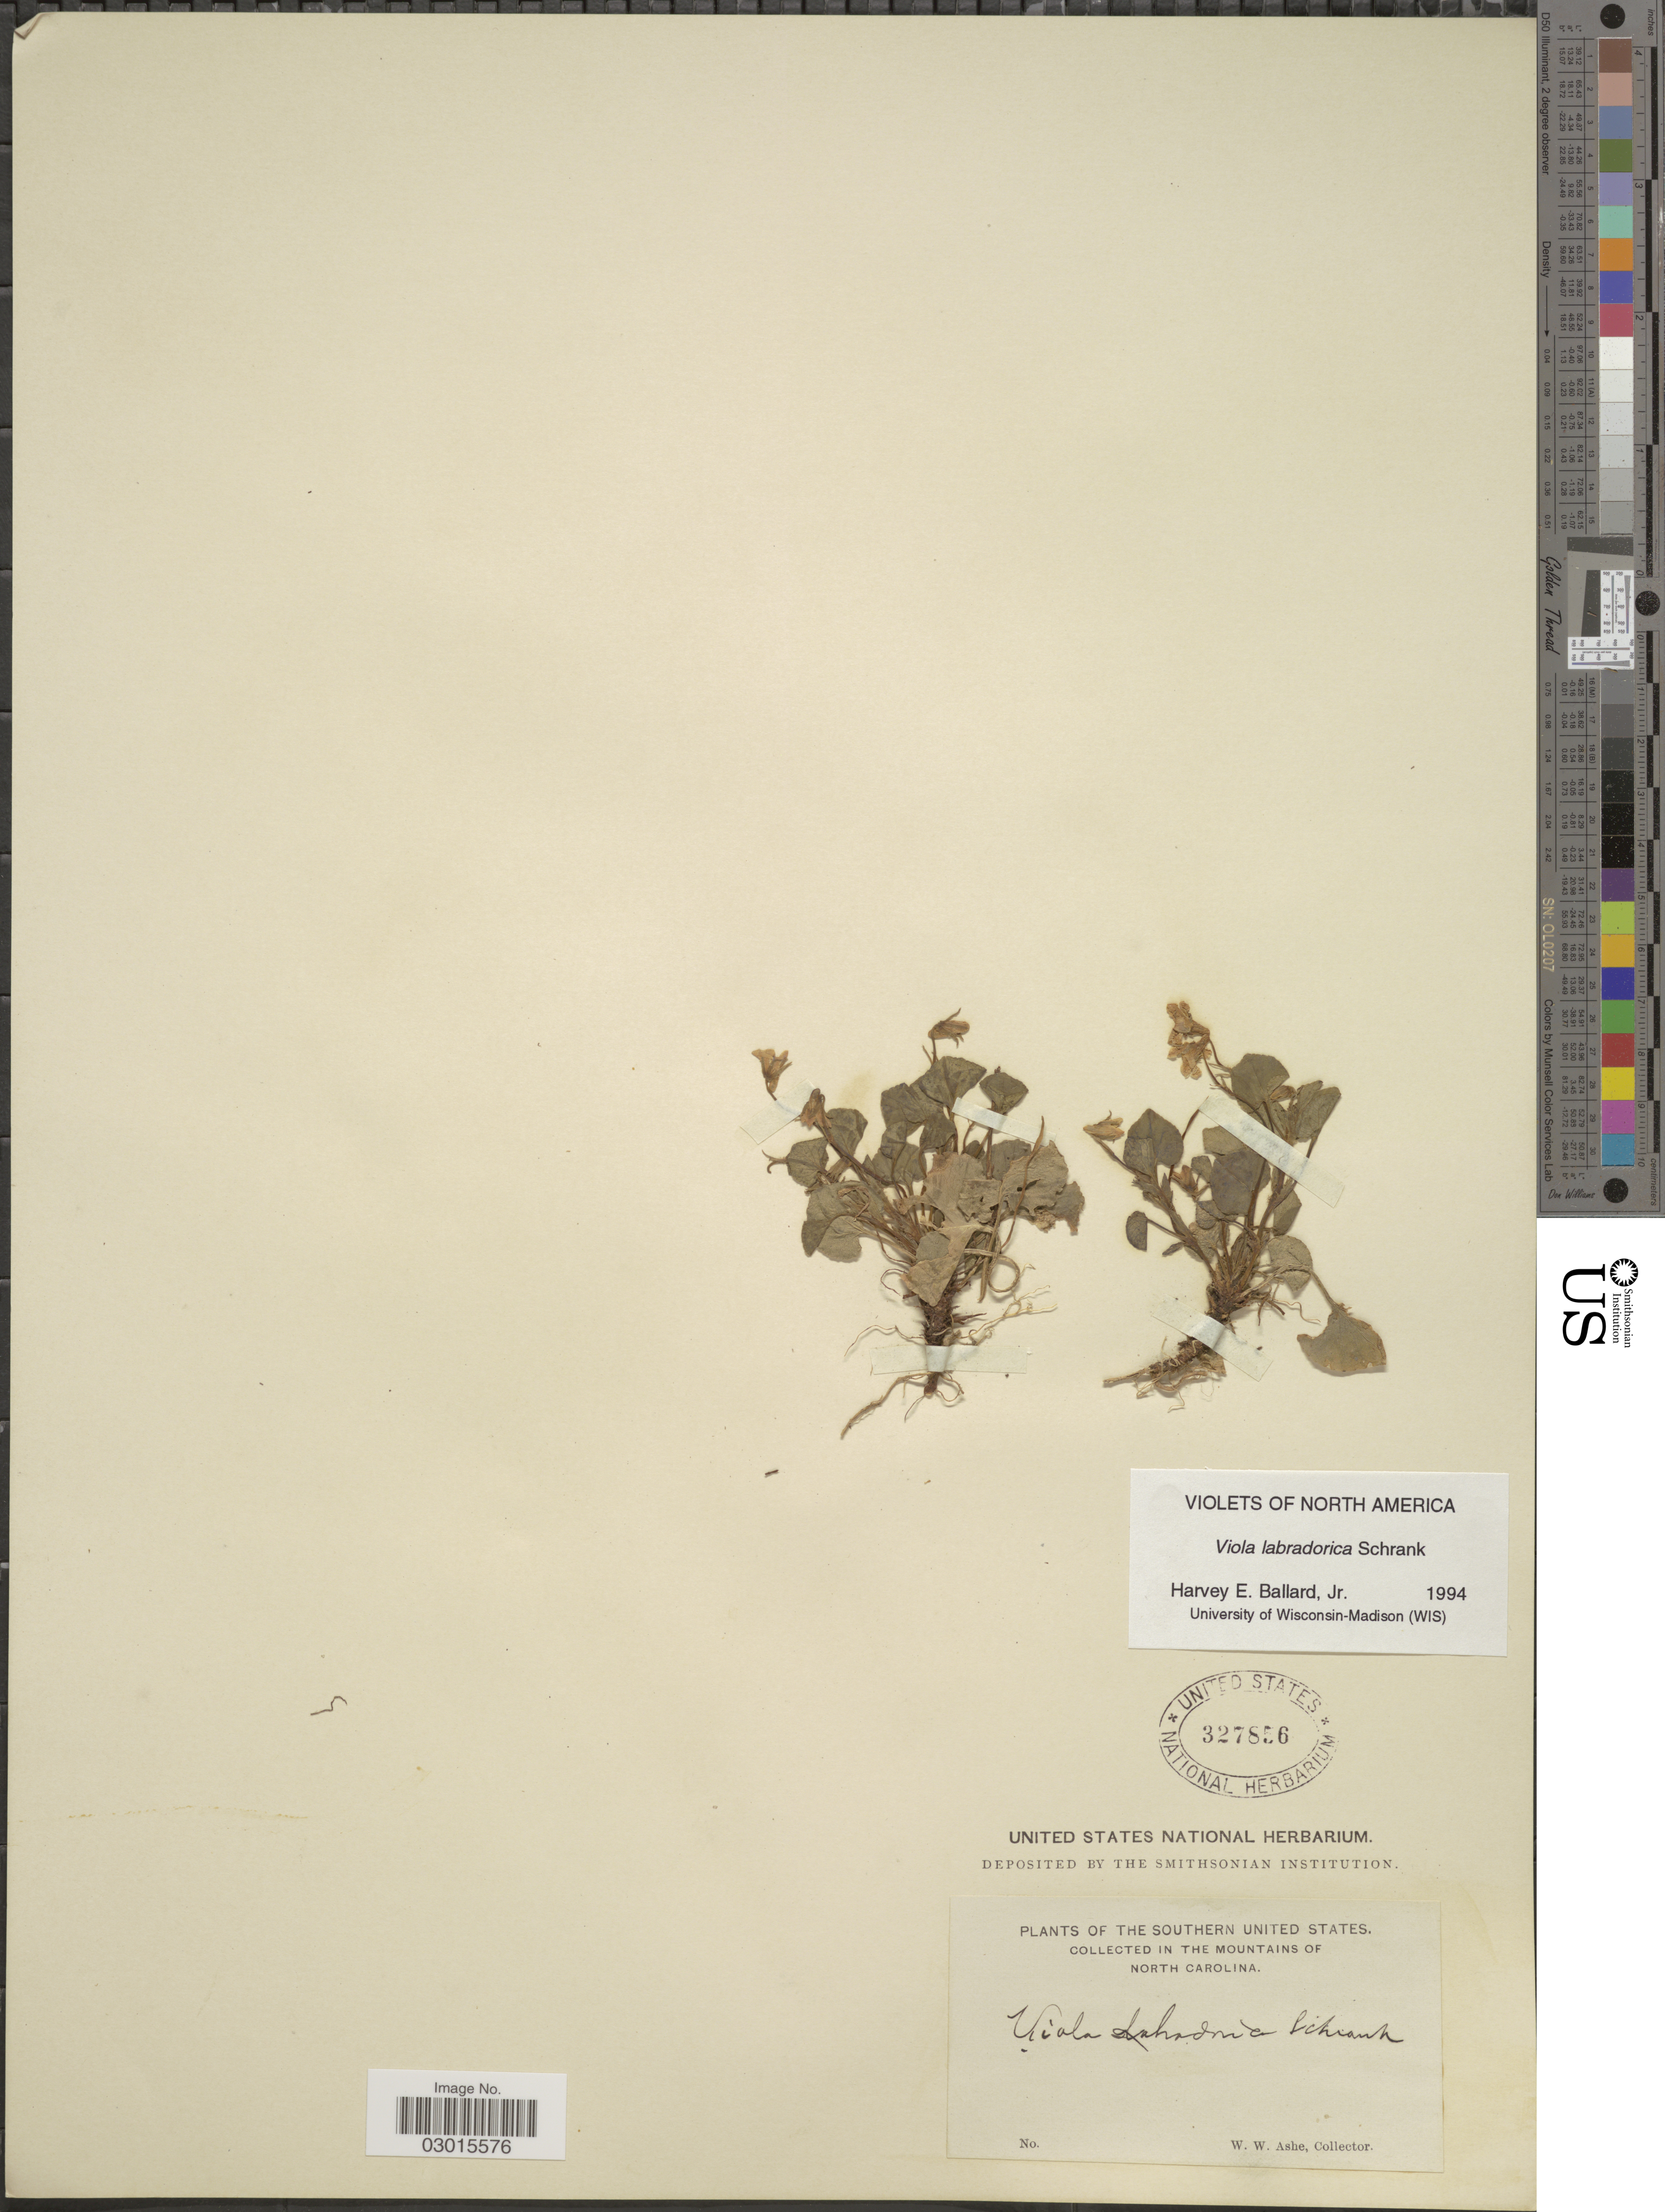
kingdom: Plantae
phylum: Tracheophyta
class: Magnoliopsida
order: Malpighiales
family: Violaceae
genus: Viola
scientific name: Viola labradorica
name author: Schrank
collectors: W. W. Ashe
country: United States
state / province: North Carolina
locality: The Southern United States. Mountains of North Carolina.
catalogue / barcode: US 327856